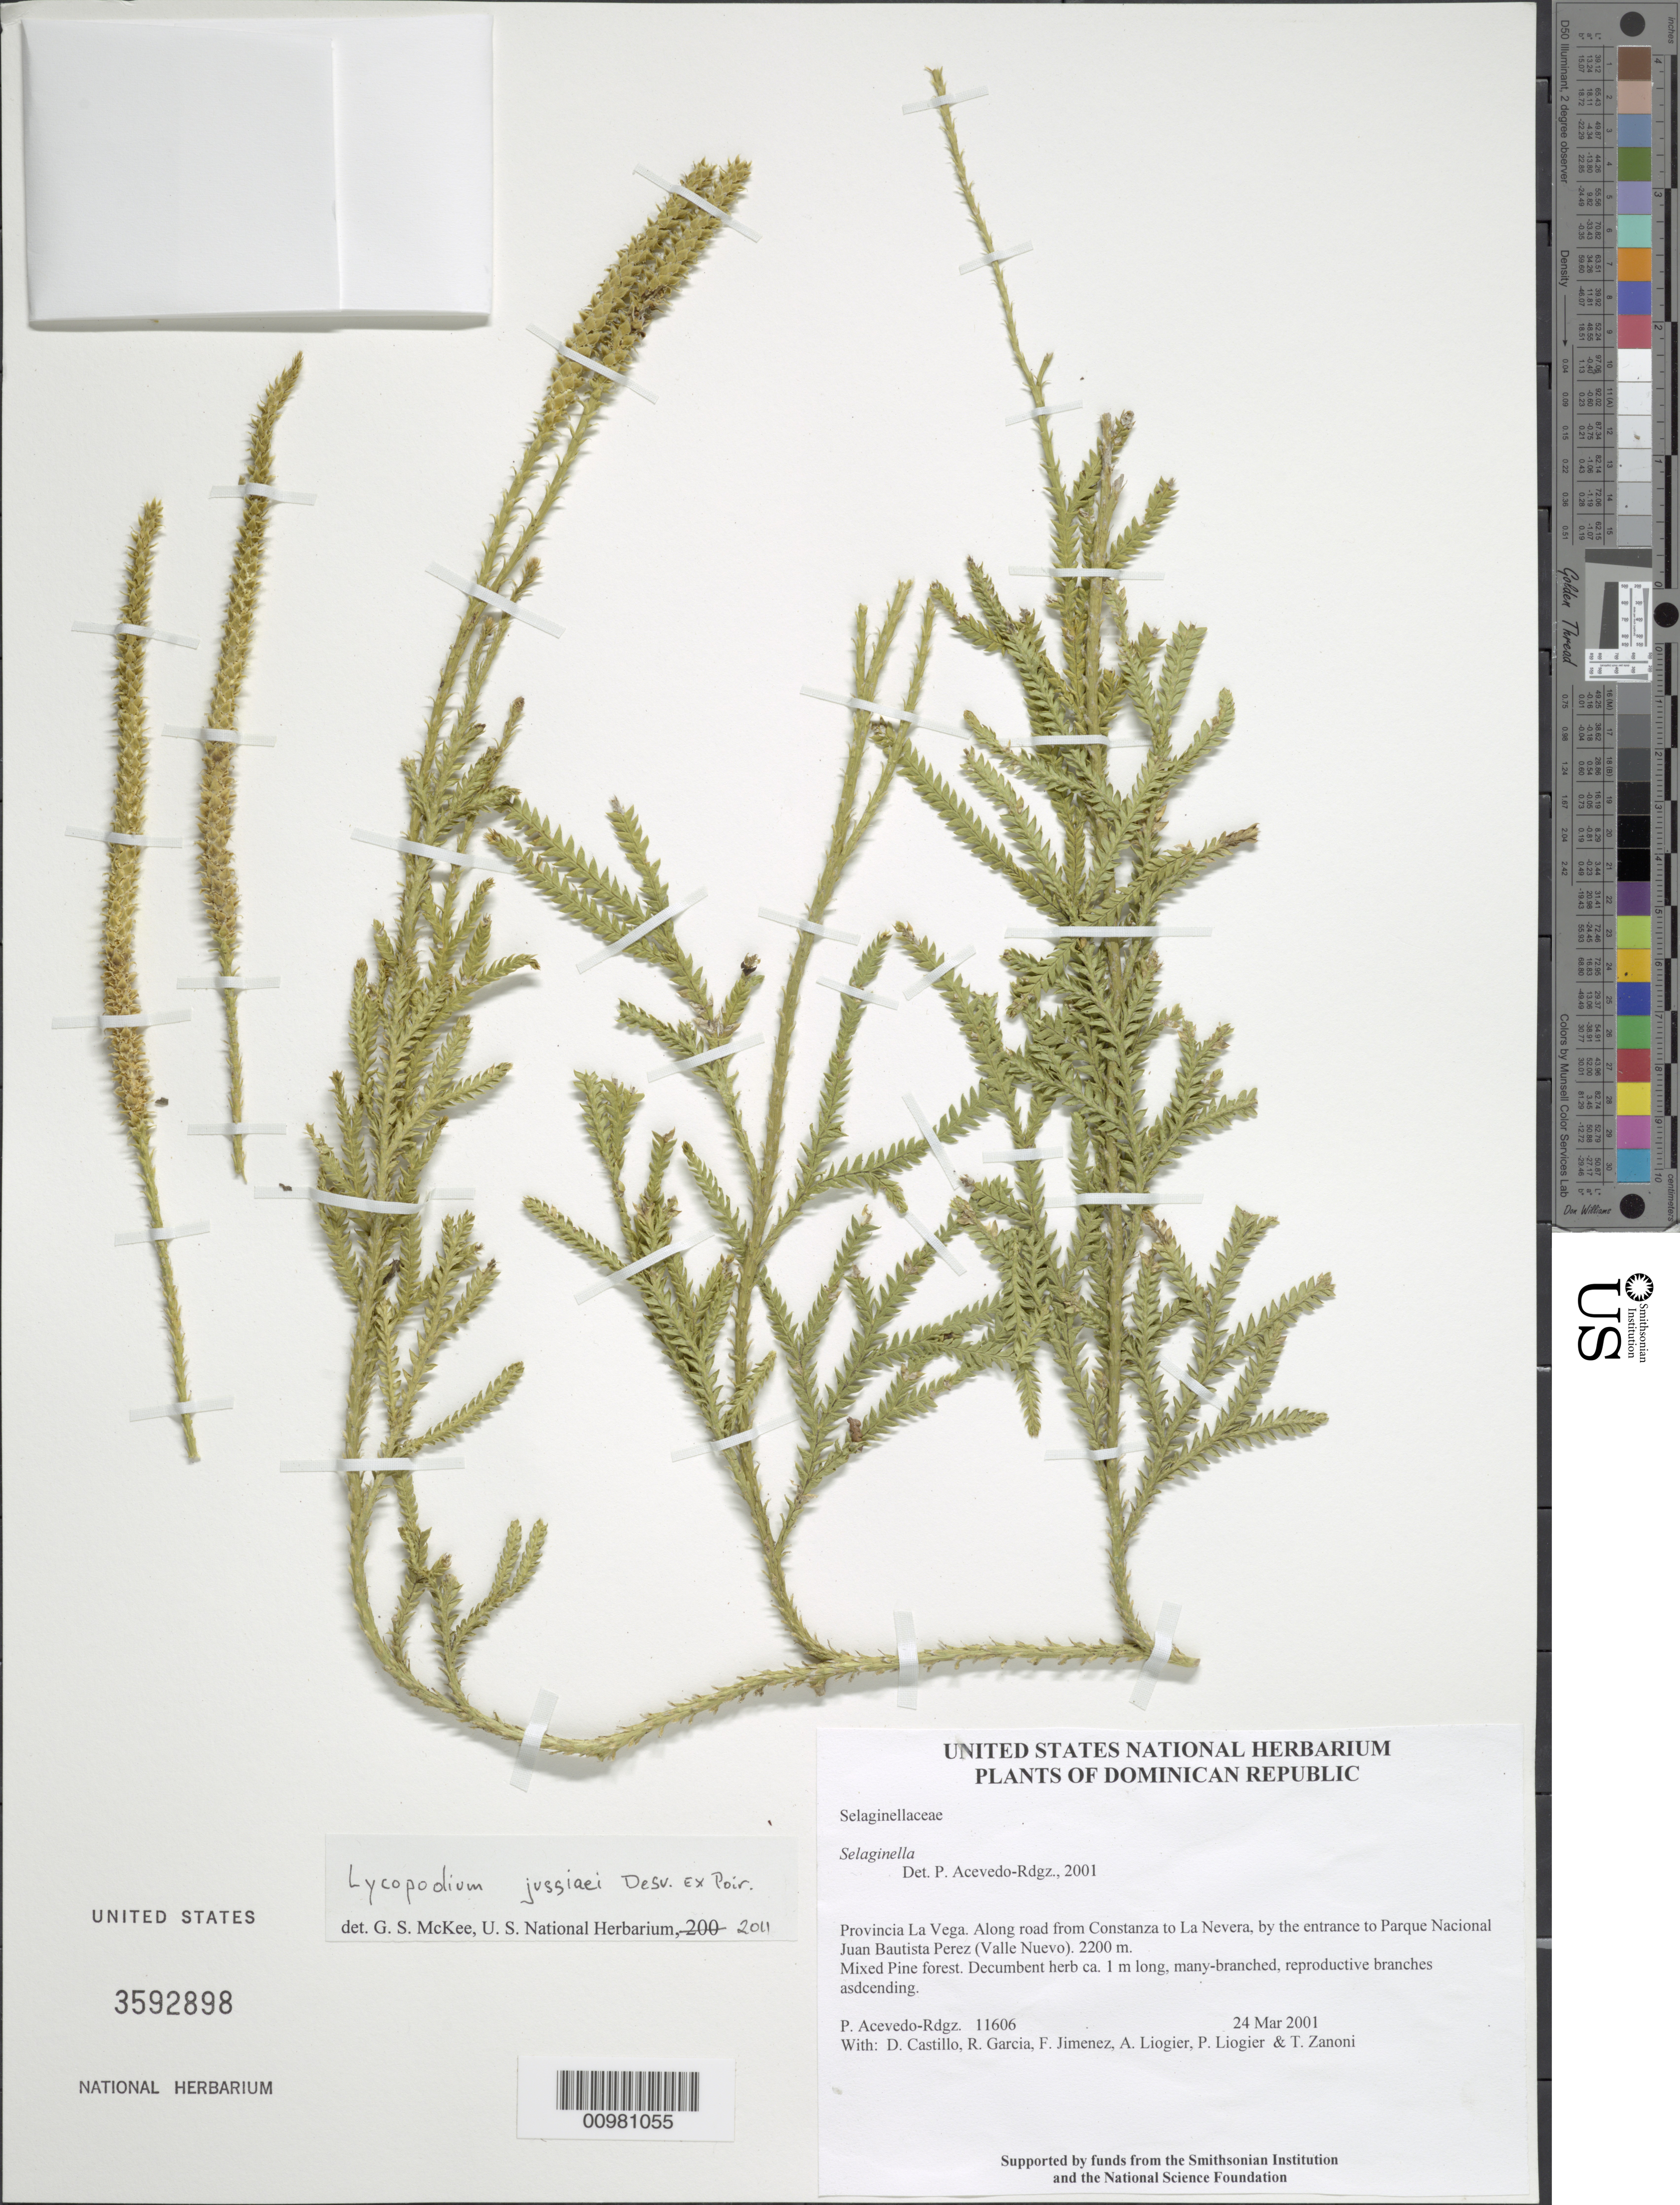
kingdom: Plantae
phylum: Tracheophyta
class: Lycopodiopsida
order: Lycopodiales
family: Lycopodiaceae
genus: Diphasium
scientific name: Diphasium jussiaei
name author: (Desv.) C. Presl ex Rothm.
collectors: P. Acevedo-Rodr., D. Castillo, R. G. García, F. Jimenez, A. H. Liogier, M. P. Liogier & T. A. Zanoni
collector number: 11606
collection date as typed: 24 Mar 2001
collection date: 2001-03-24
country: Dominican Republic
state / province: La Vega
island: Hispaniola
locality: Provincia La Vega. Along road from Constanza to La Nevera, by the entrance to Parque Nacional Juan Bautista Perez (Valle Nuevo).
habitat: Mixed Pine forest.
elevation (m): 2200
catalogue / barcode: US 3592898